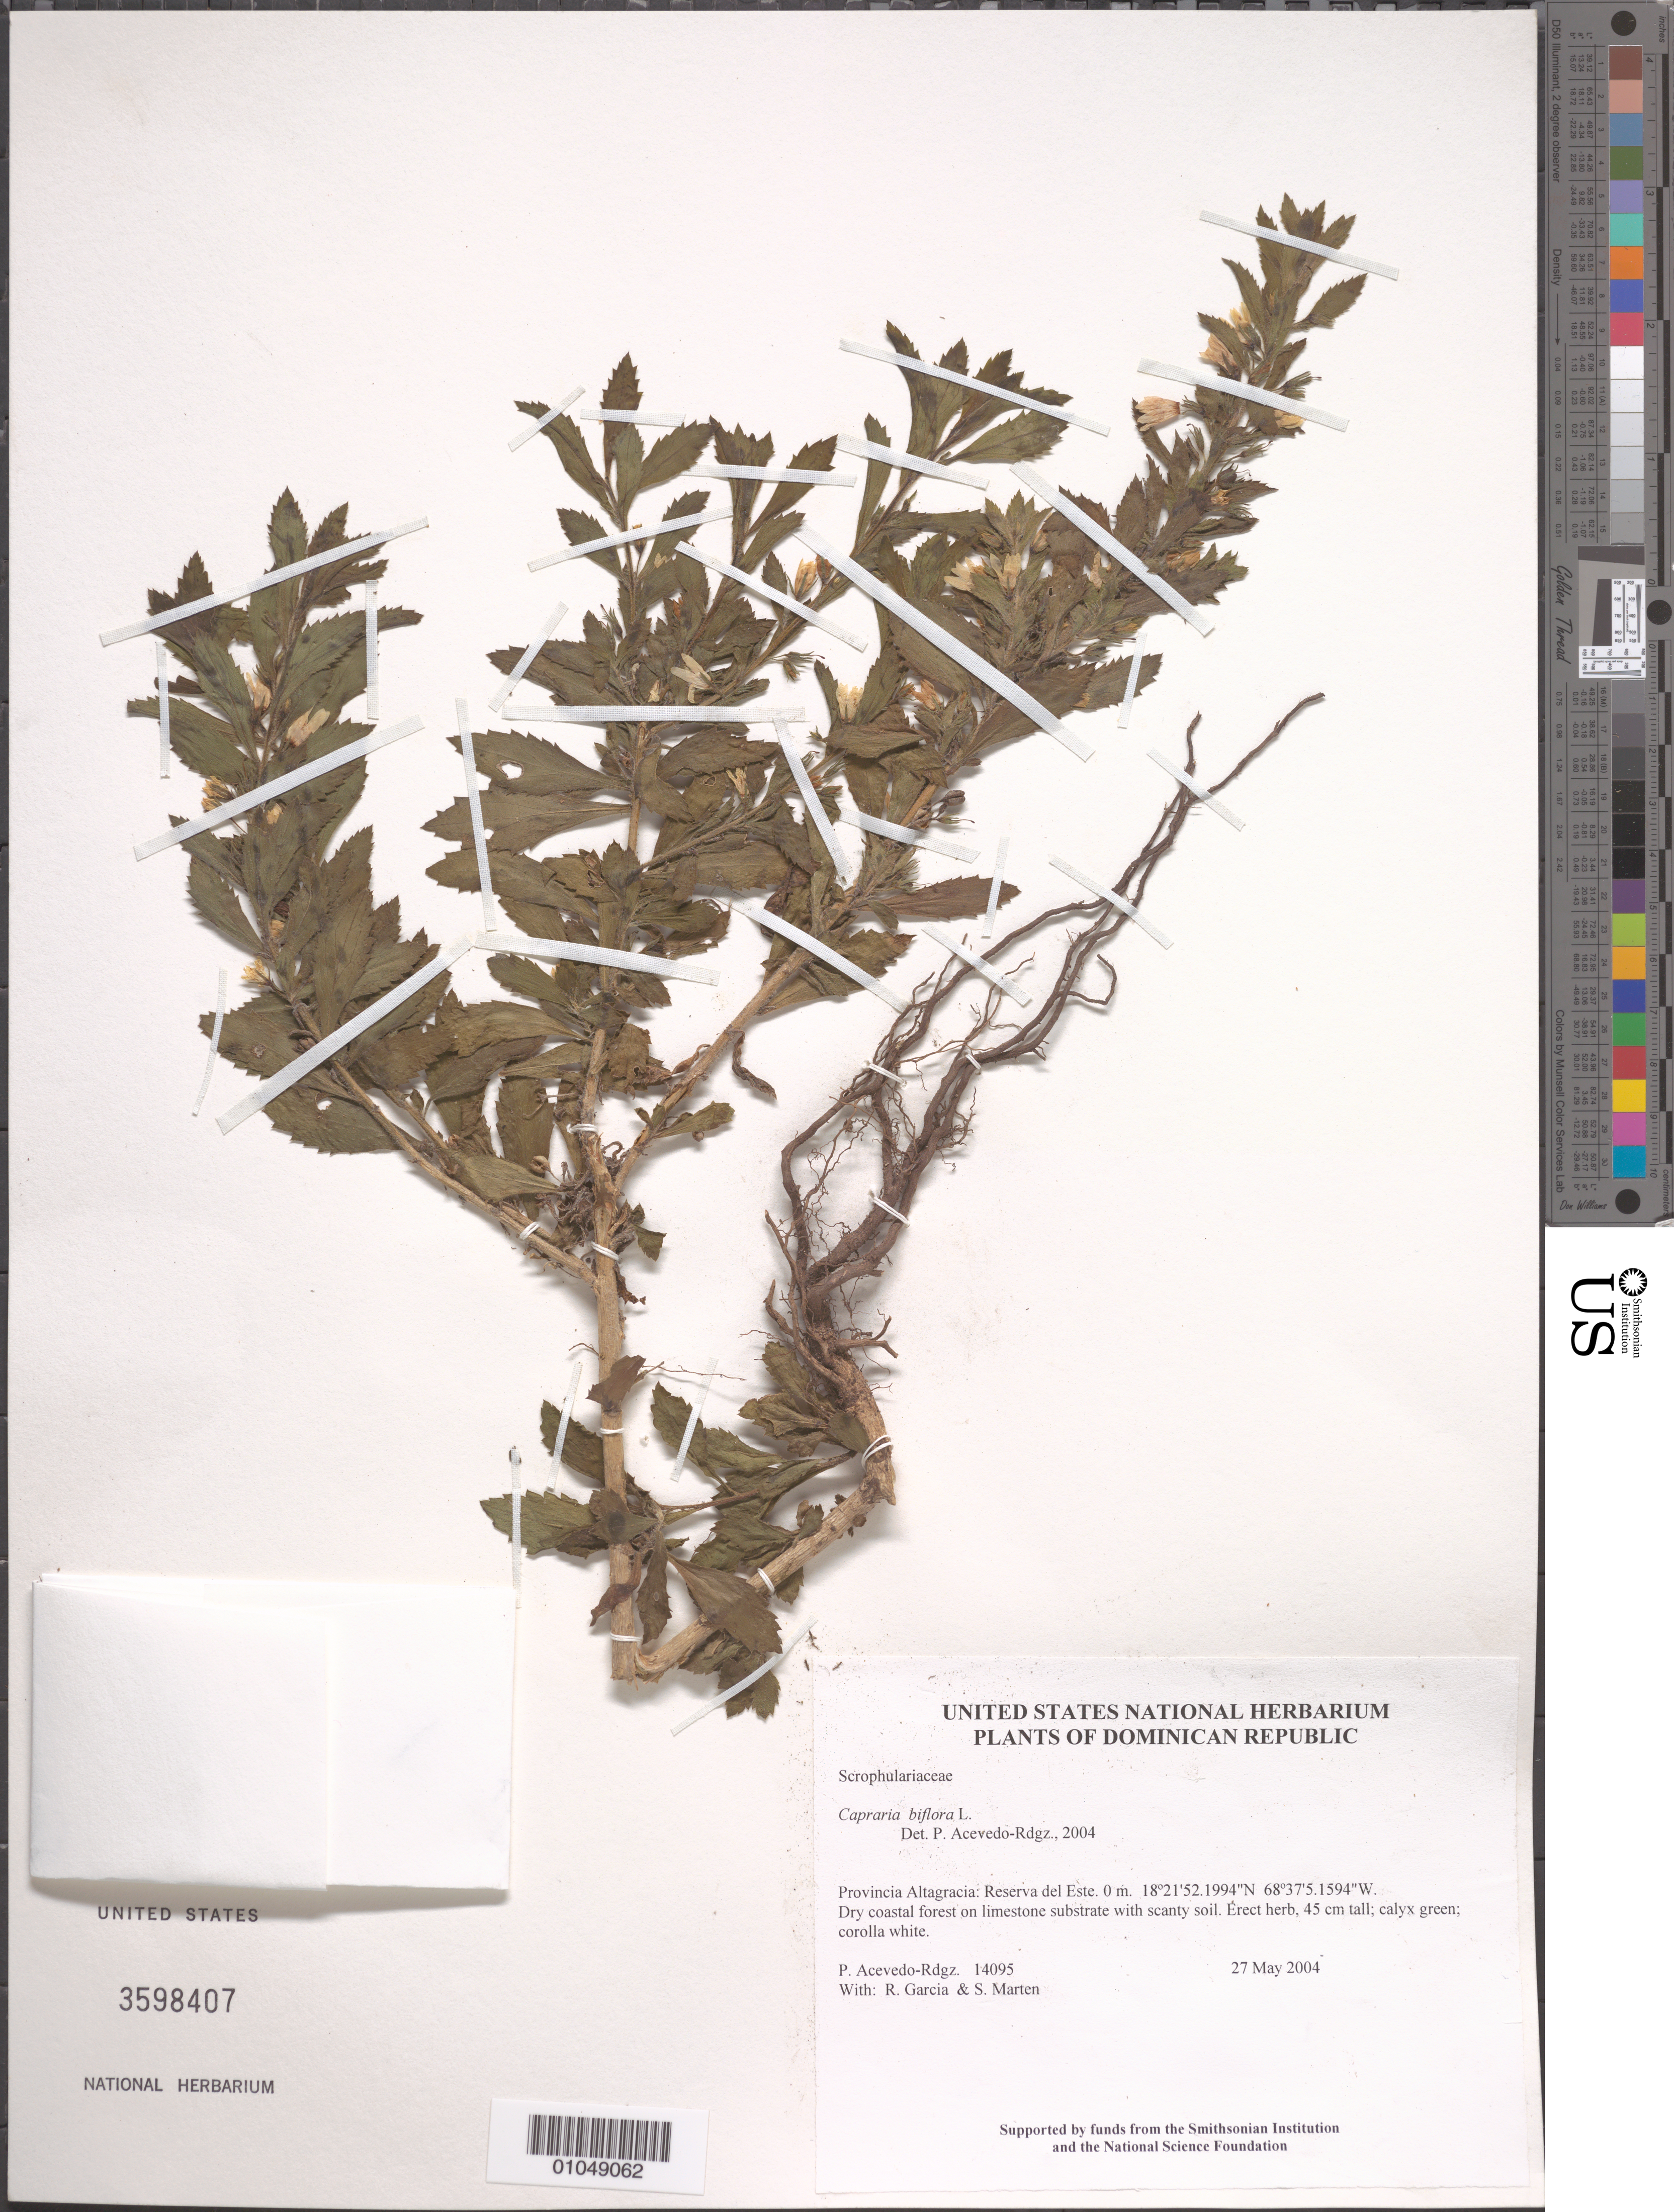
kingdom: Plantae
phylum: Tracheophyta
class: Magnoliopsida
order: Lamiales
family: Scrophulariaceae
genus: Capraria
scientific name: Capraria biflora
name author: L.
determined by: Acevedo-Rodríguez, P., (BOT), Smithsonian Institution - National Museum of Natural History (UNITED STATES)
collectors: P. Acevedo-Rodr., R. G. García & S. Marten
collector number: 14095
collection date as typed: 27 May 2004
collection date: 2004-05-27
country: Dominican Republic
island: Hispaniola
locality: Provincia Altagracia: Reserva del Este.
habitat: Dry coastal forest on limestone substrate with scanty soil.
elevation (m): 0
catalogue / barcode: US 3598407